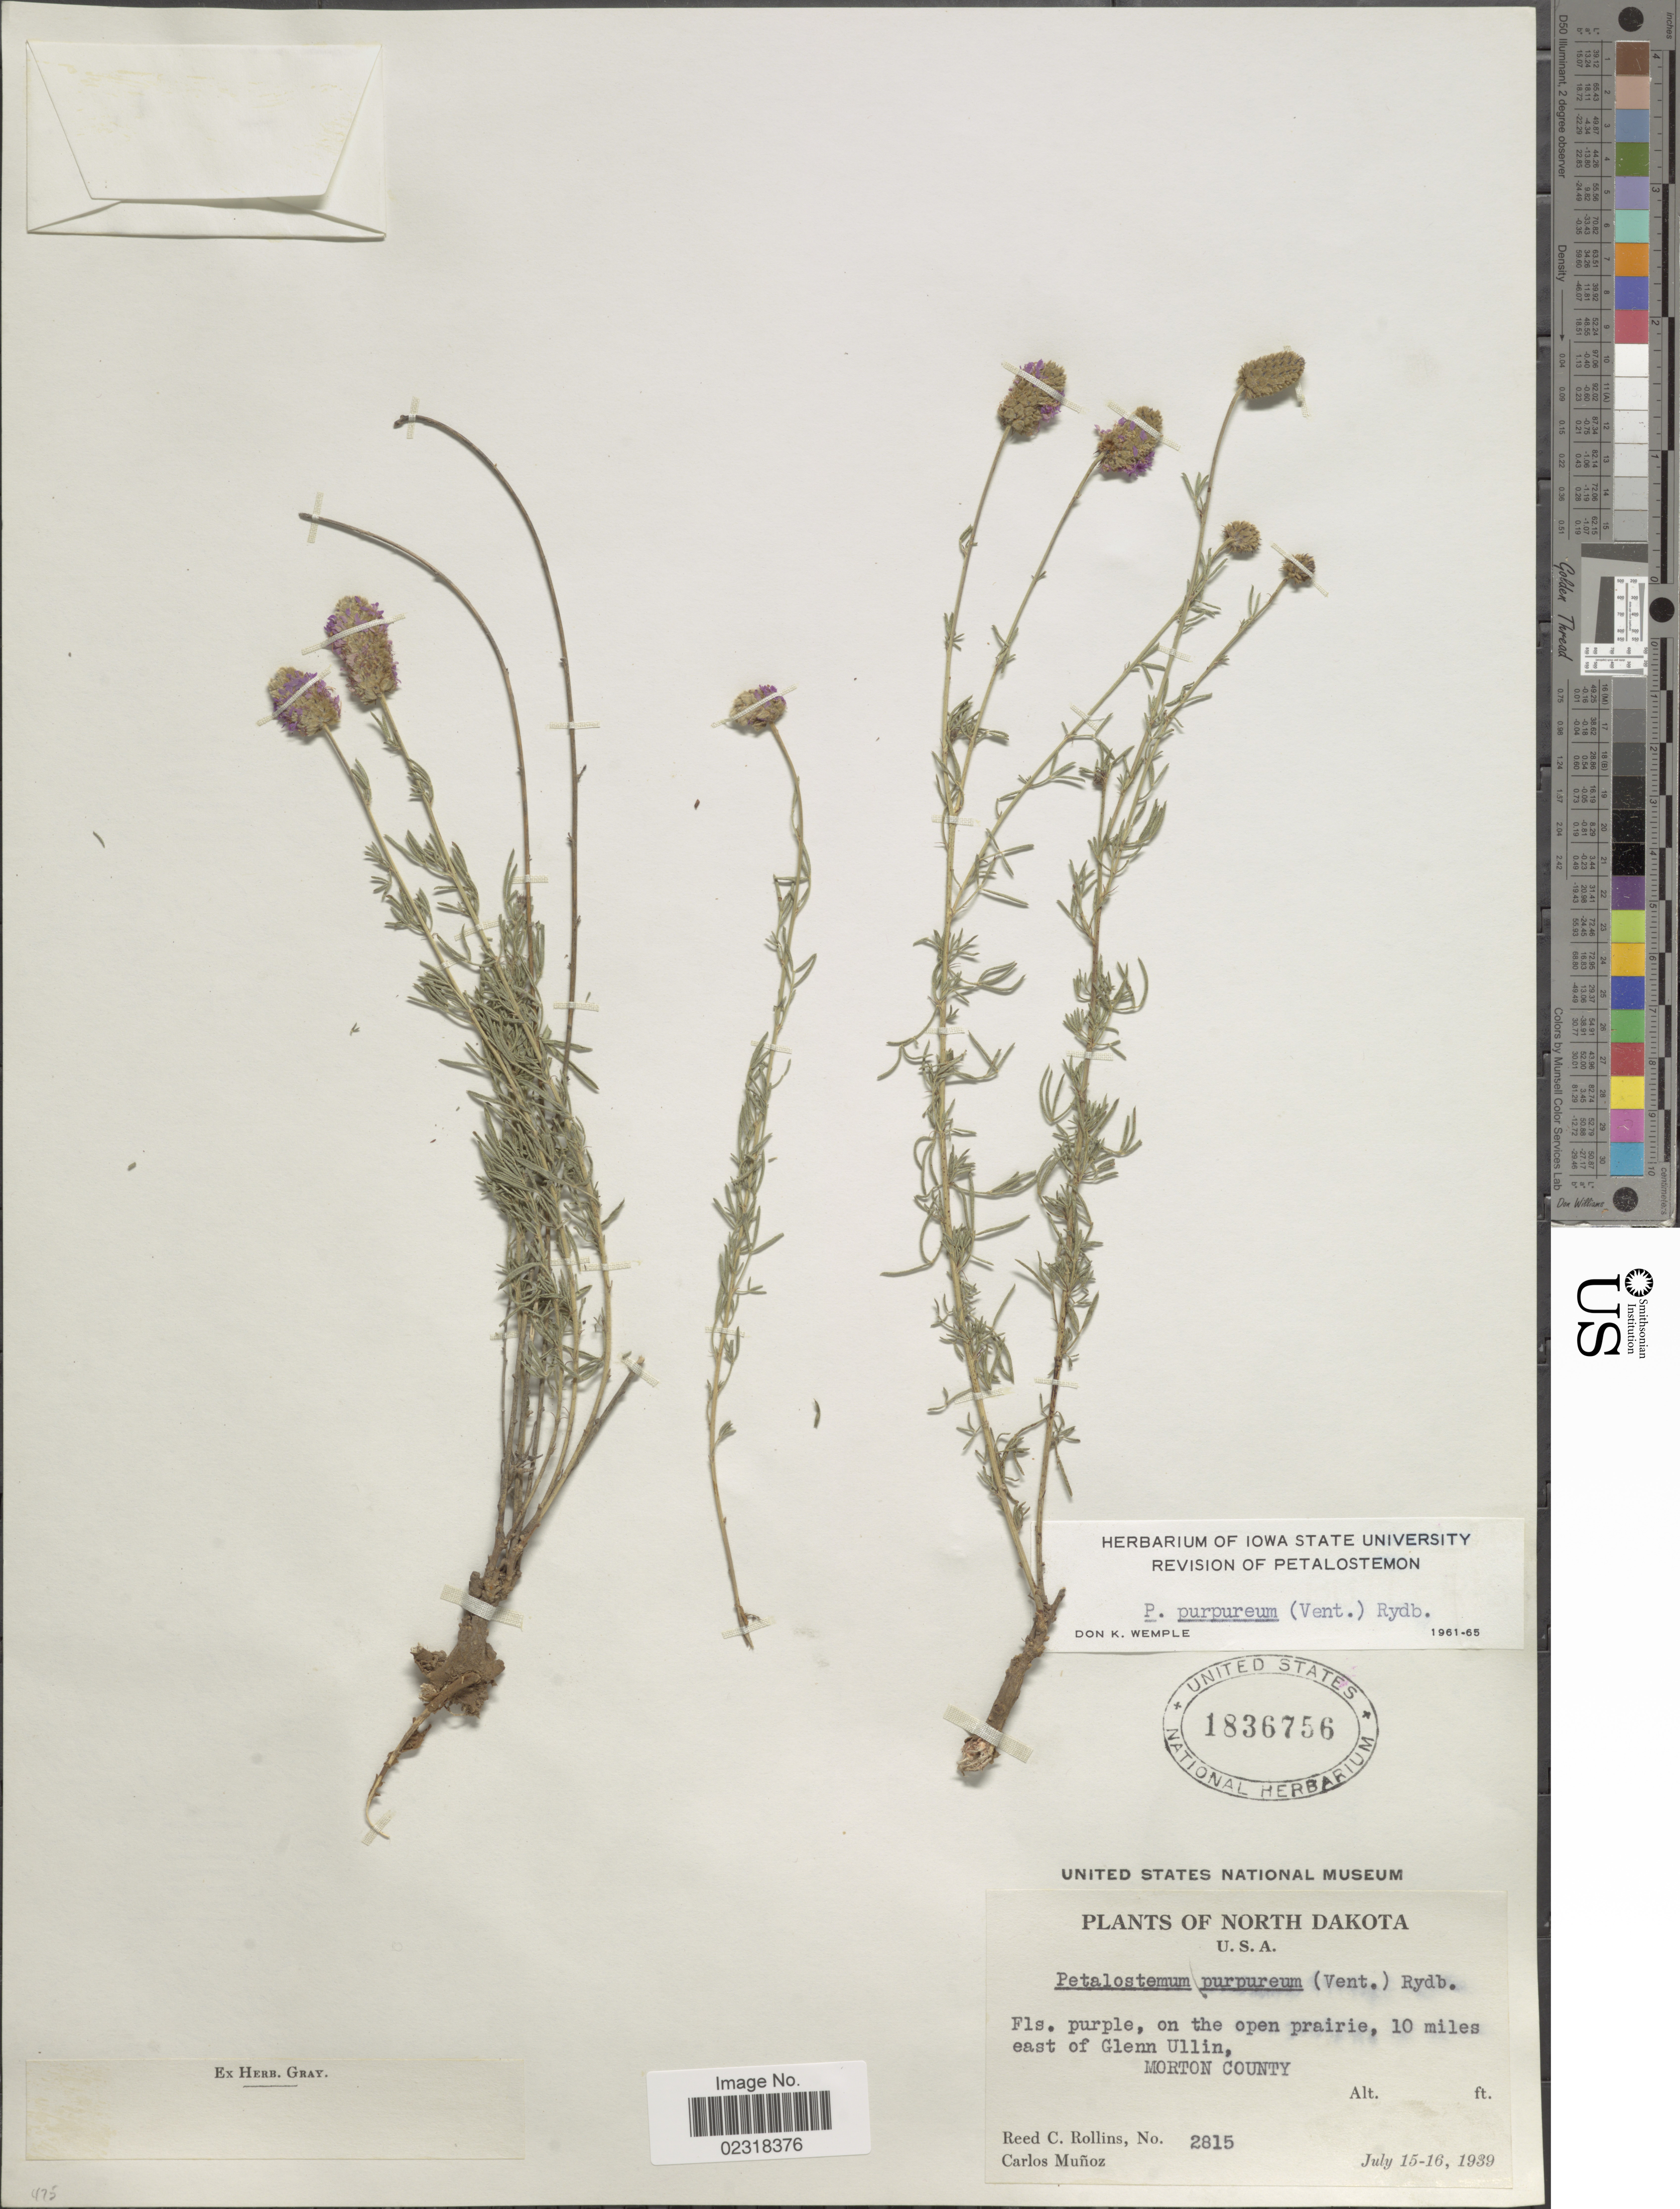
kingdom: Plantae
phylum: Tracheophyta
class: Magnoliopsida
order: Fabales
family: Fabaceae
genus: Dalea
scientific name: Dalea purpurea var. purpurea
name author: Vent.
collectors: R. C. Rollins & C. Muñoz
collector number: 2815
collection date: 1939-07-15/1939-07-16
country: United States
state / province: North Dakota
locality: Morton County, 10 miles east of Glenn Ullin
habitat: open prairie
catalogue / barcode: US 1836756